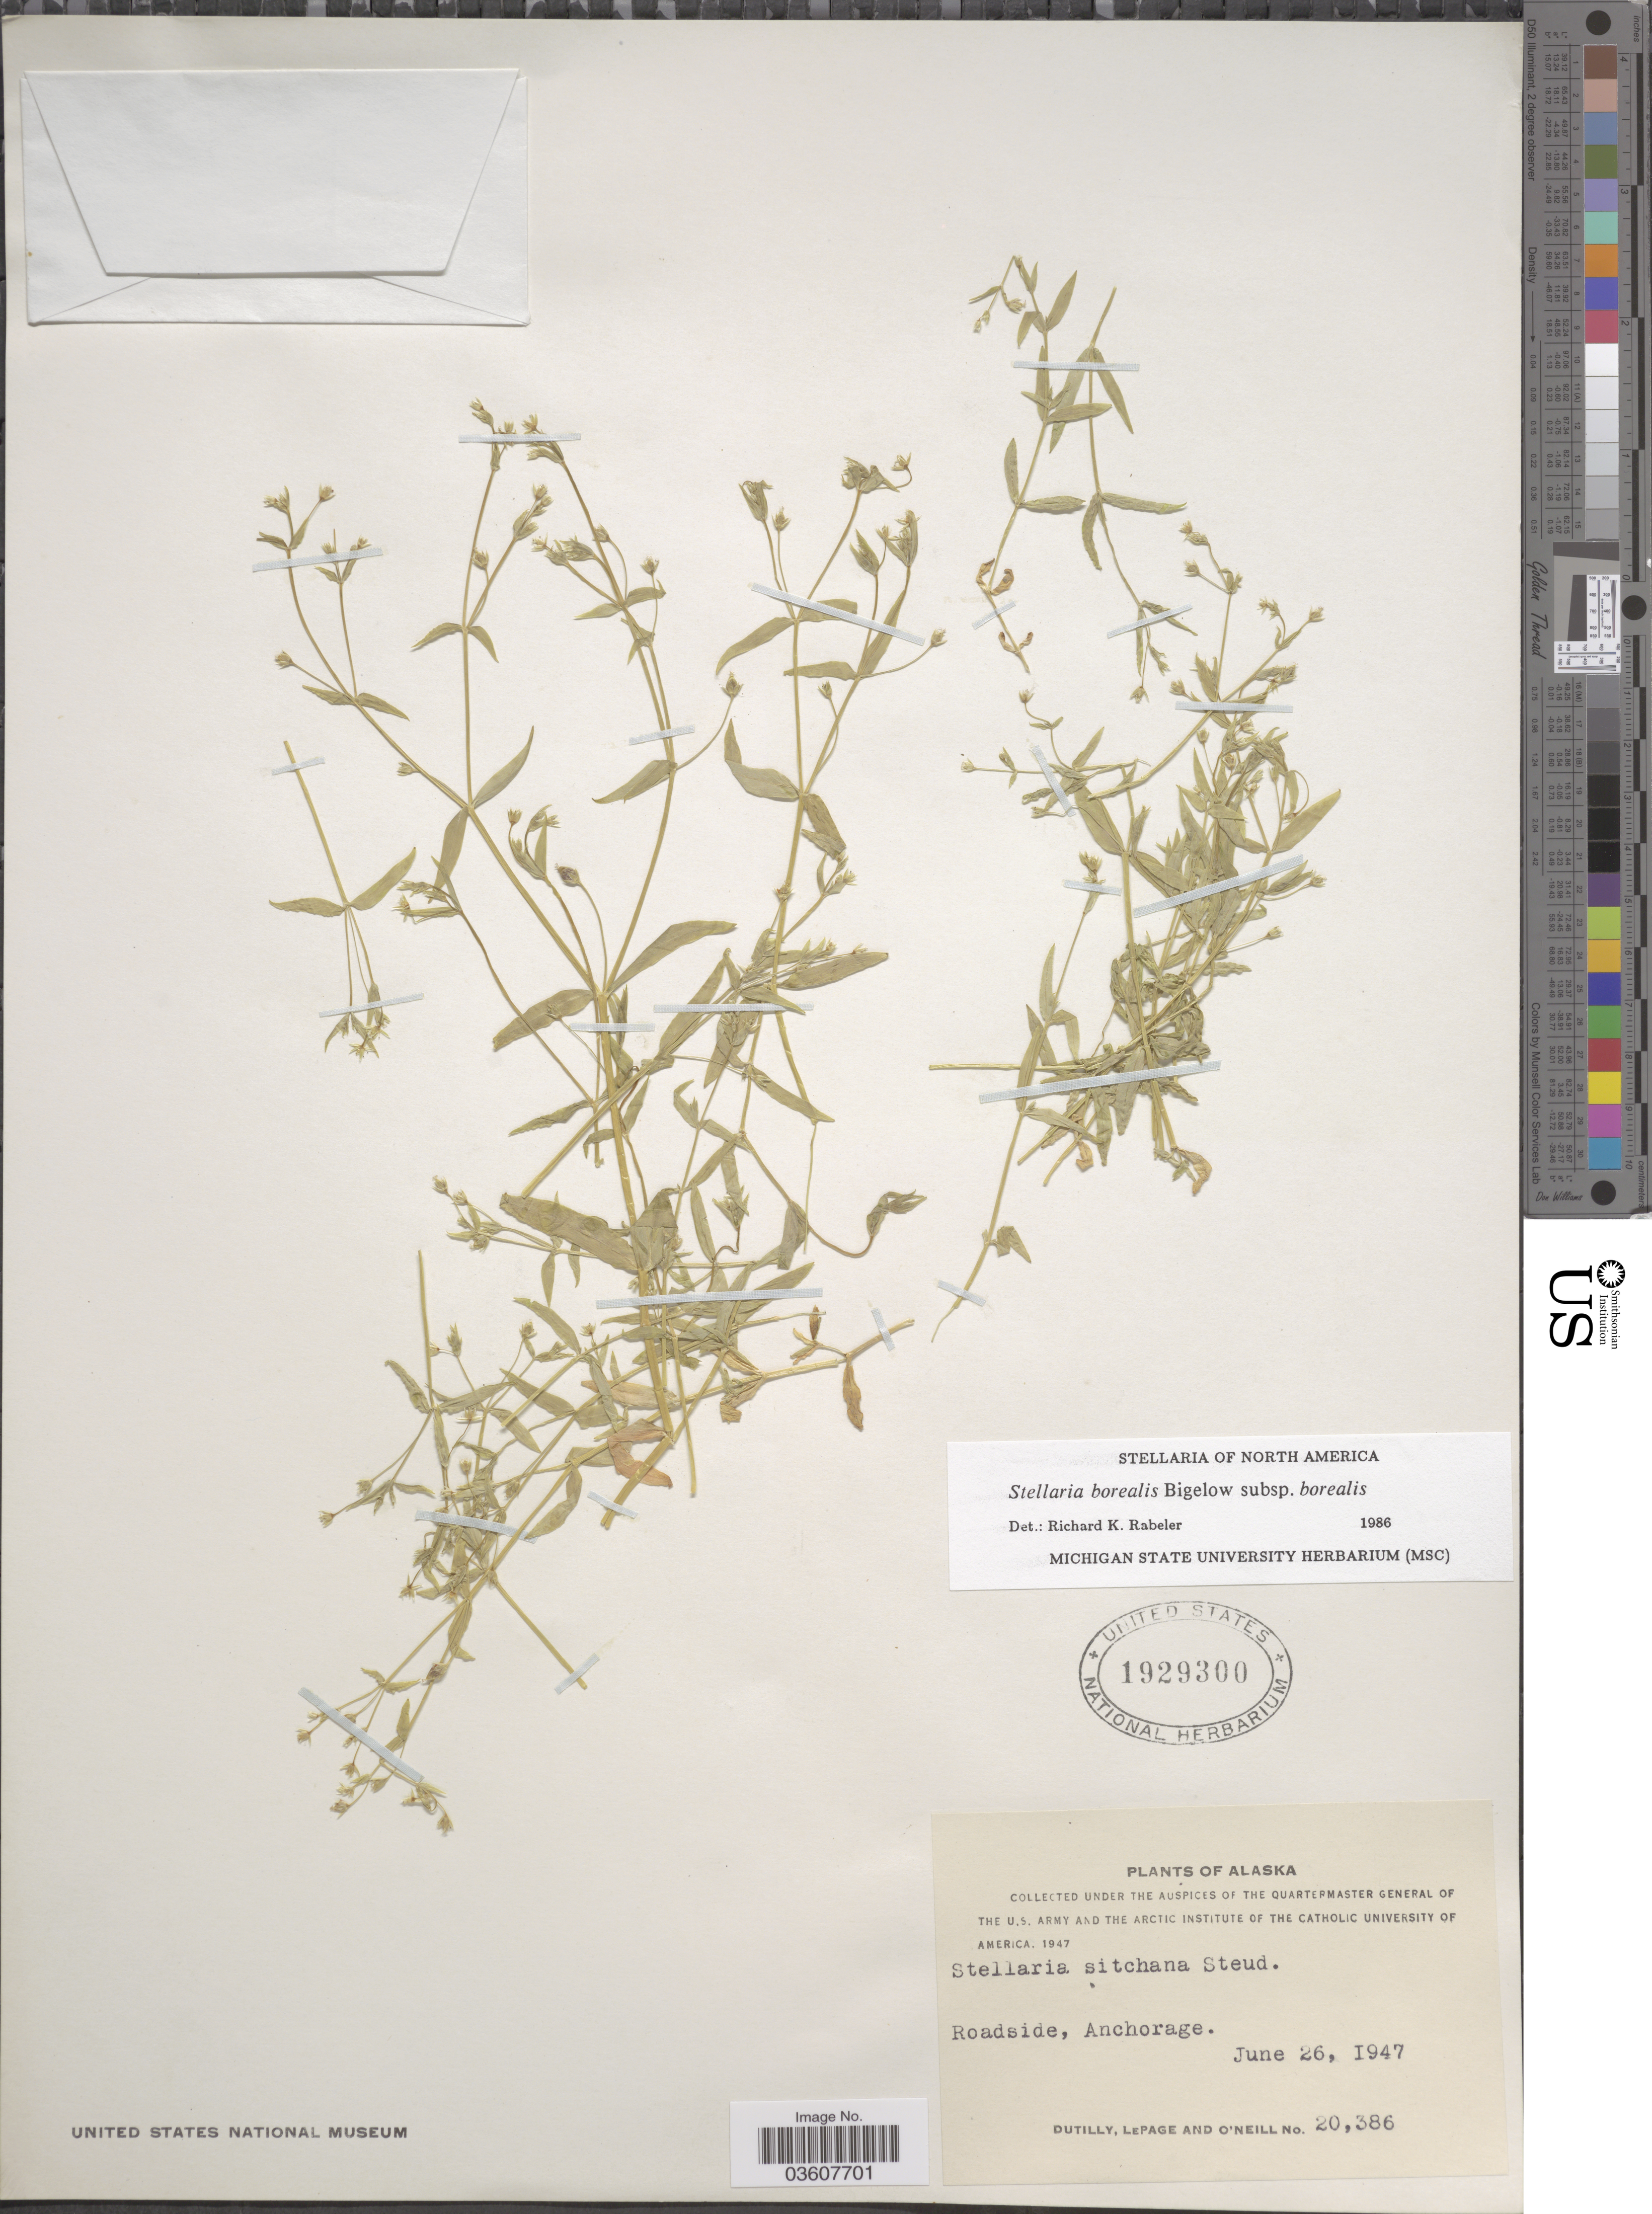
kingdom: Plantae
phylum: Tracheophyta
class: Magnoliopsida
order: Caryophyllales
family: Caryophyllaceae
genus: Stellaria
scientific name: Stellaria borealis subsp. borealis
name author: Bigelow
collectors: -. Dutilly, -. LePage & O' Neill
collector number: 20386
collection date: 1947-06-26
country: United States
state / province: Alaska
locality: Roadside, Anchorage.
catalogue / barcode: US 1929300